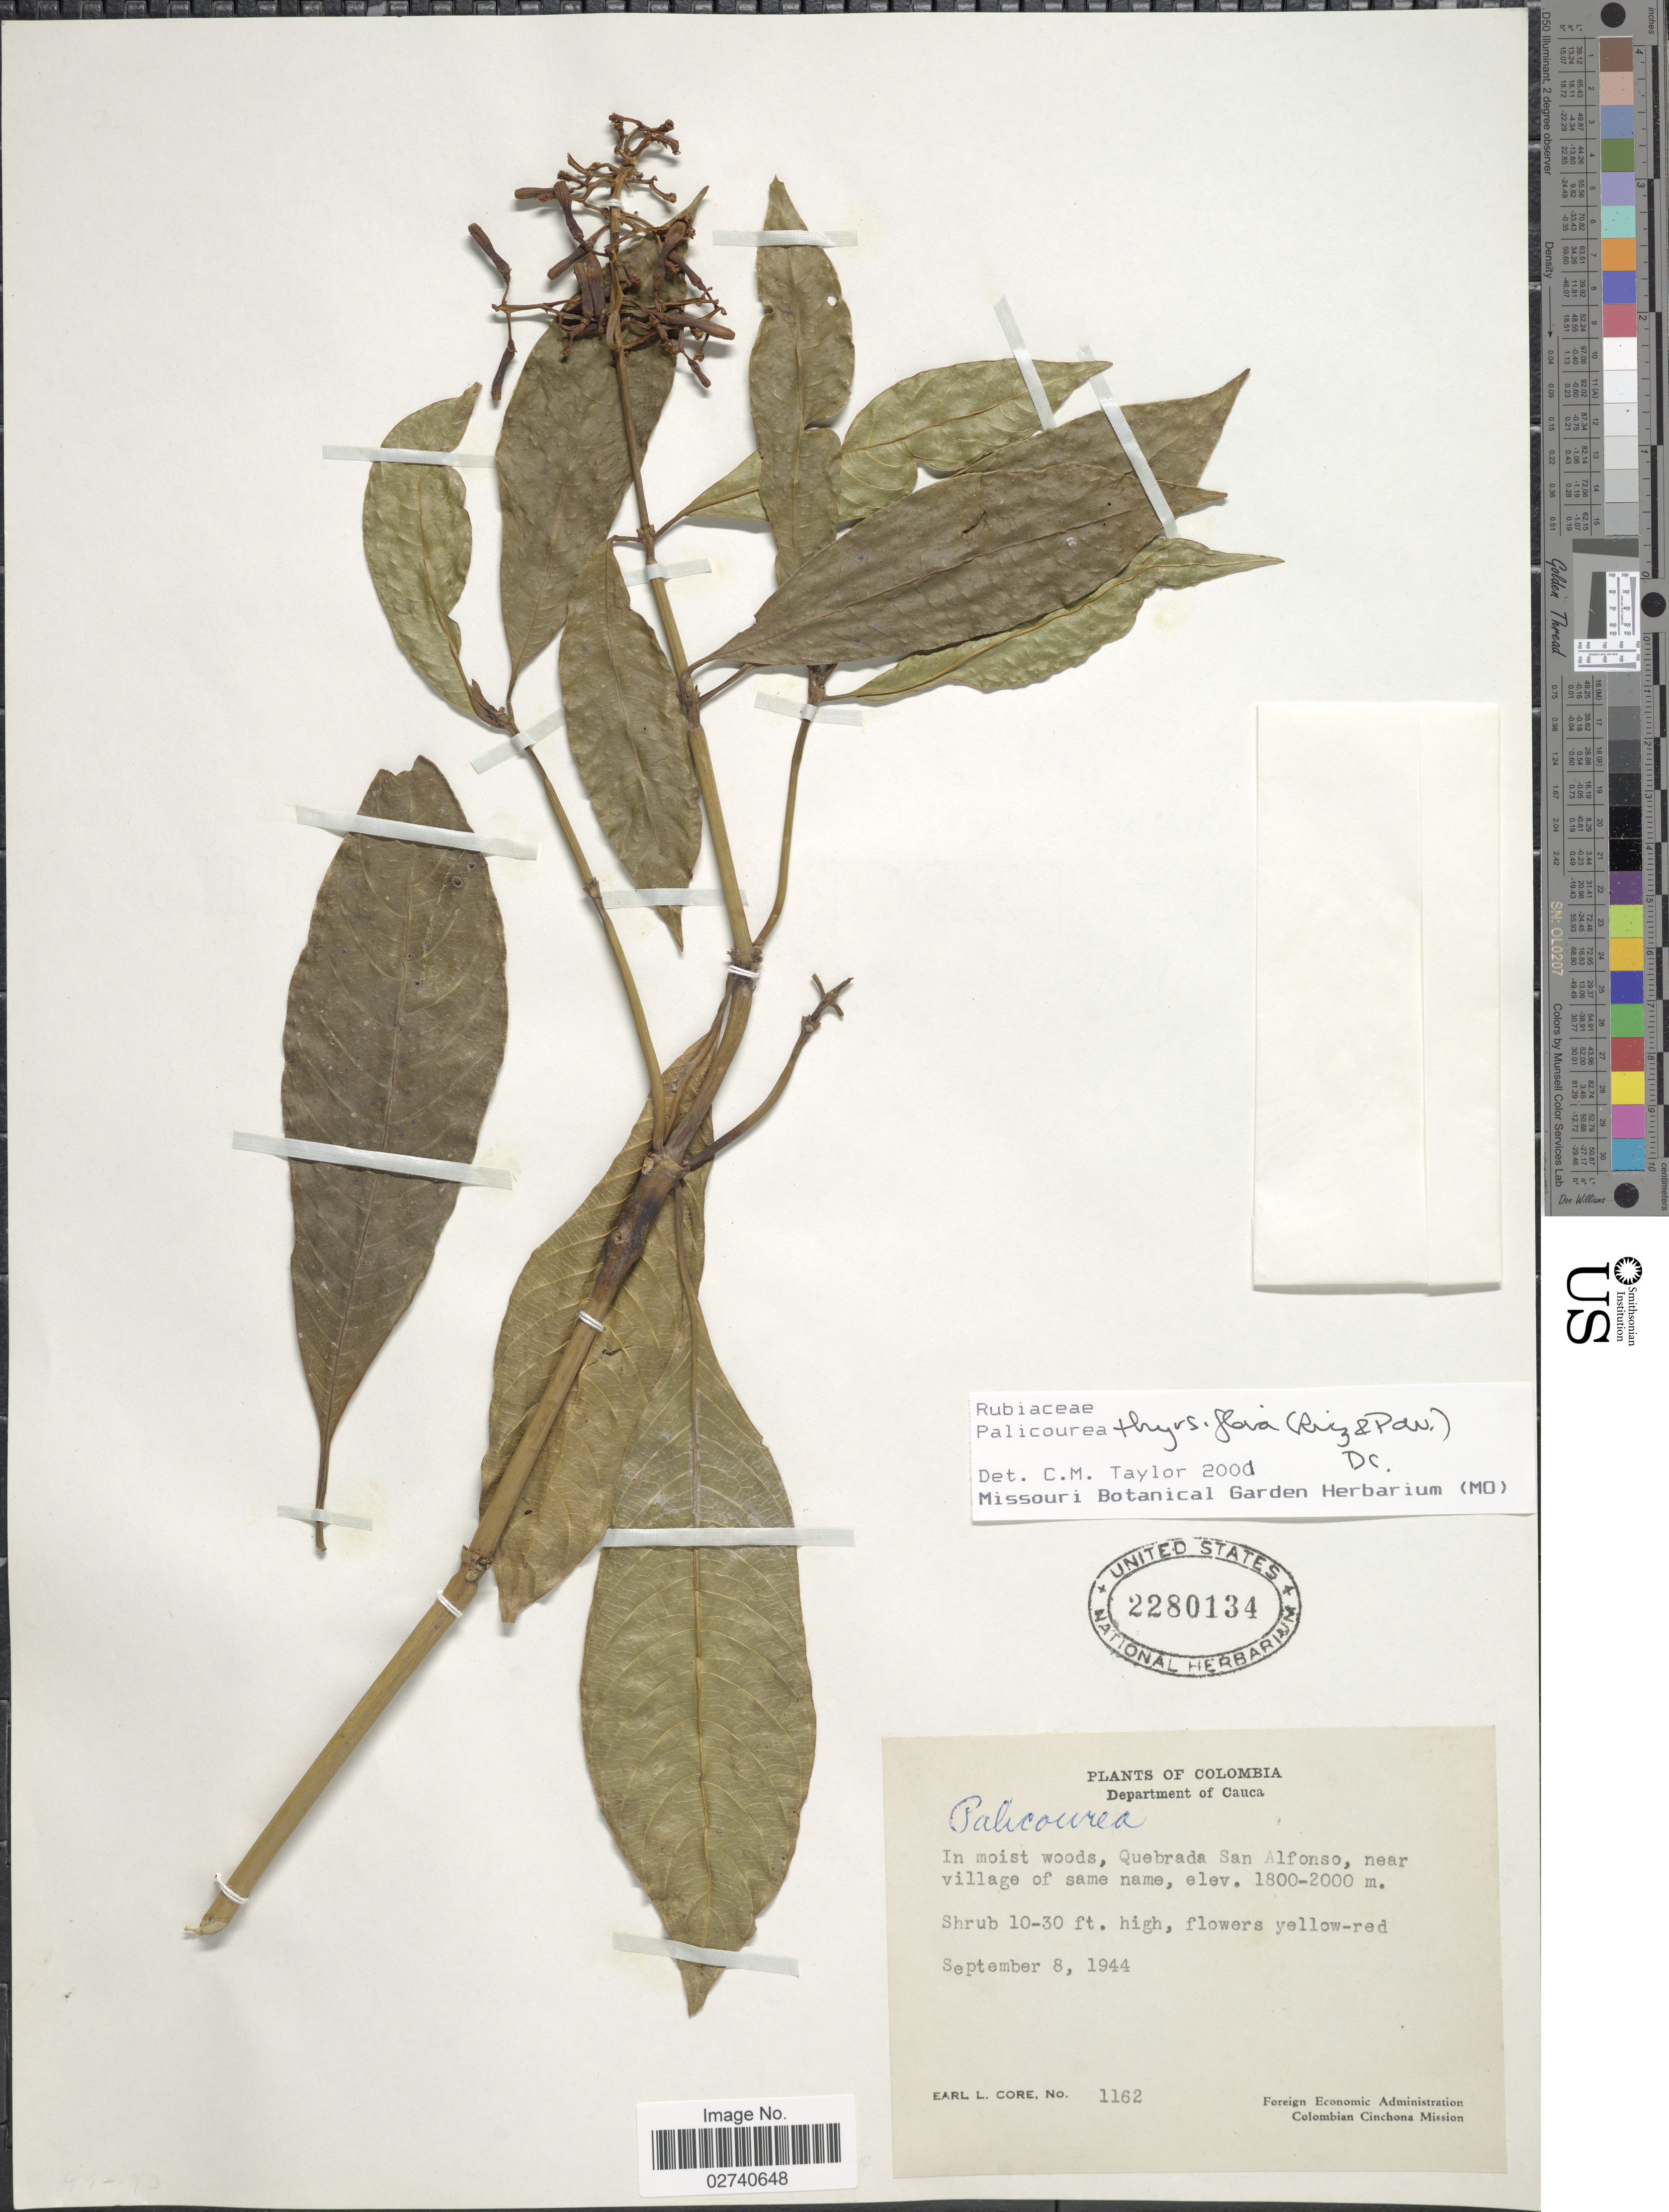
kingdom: Plantae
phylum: Tracheophyta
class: Magnoliopsida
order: Gentianales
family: Rubiaceae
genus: Palicourea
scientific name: Palicourea thyrsiflora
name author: (Ruiz & Pav.) DC.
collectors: E. L. Core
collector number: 1162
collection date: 1944-09-08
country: Colombia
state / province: Cauca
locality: In moist woods, Quebrada San Alfonso, near village of same name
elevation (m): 1800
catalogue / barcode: US 2280134